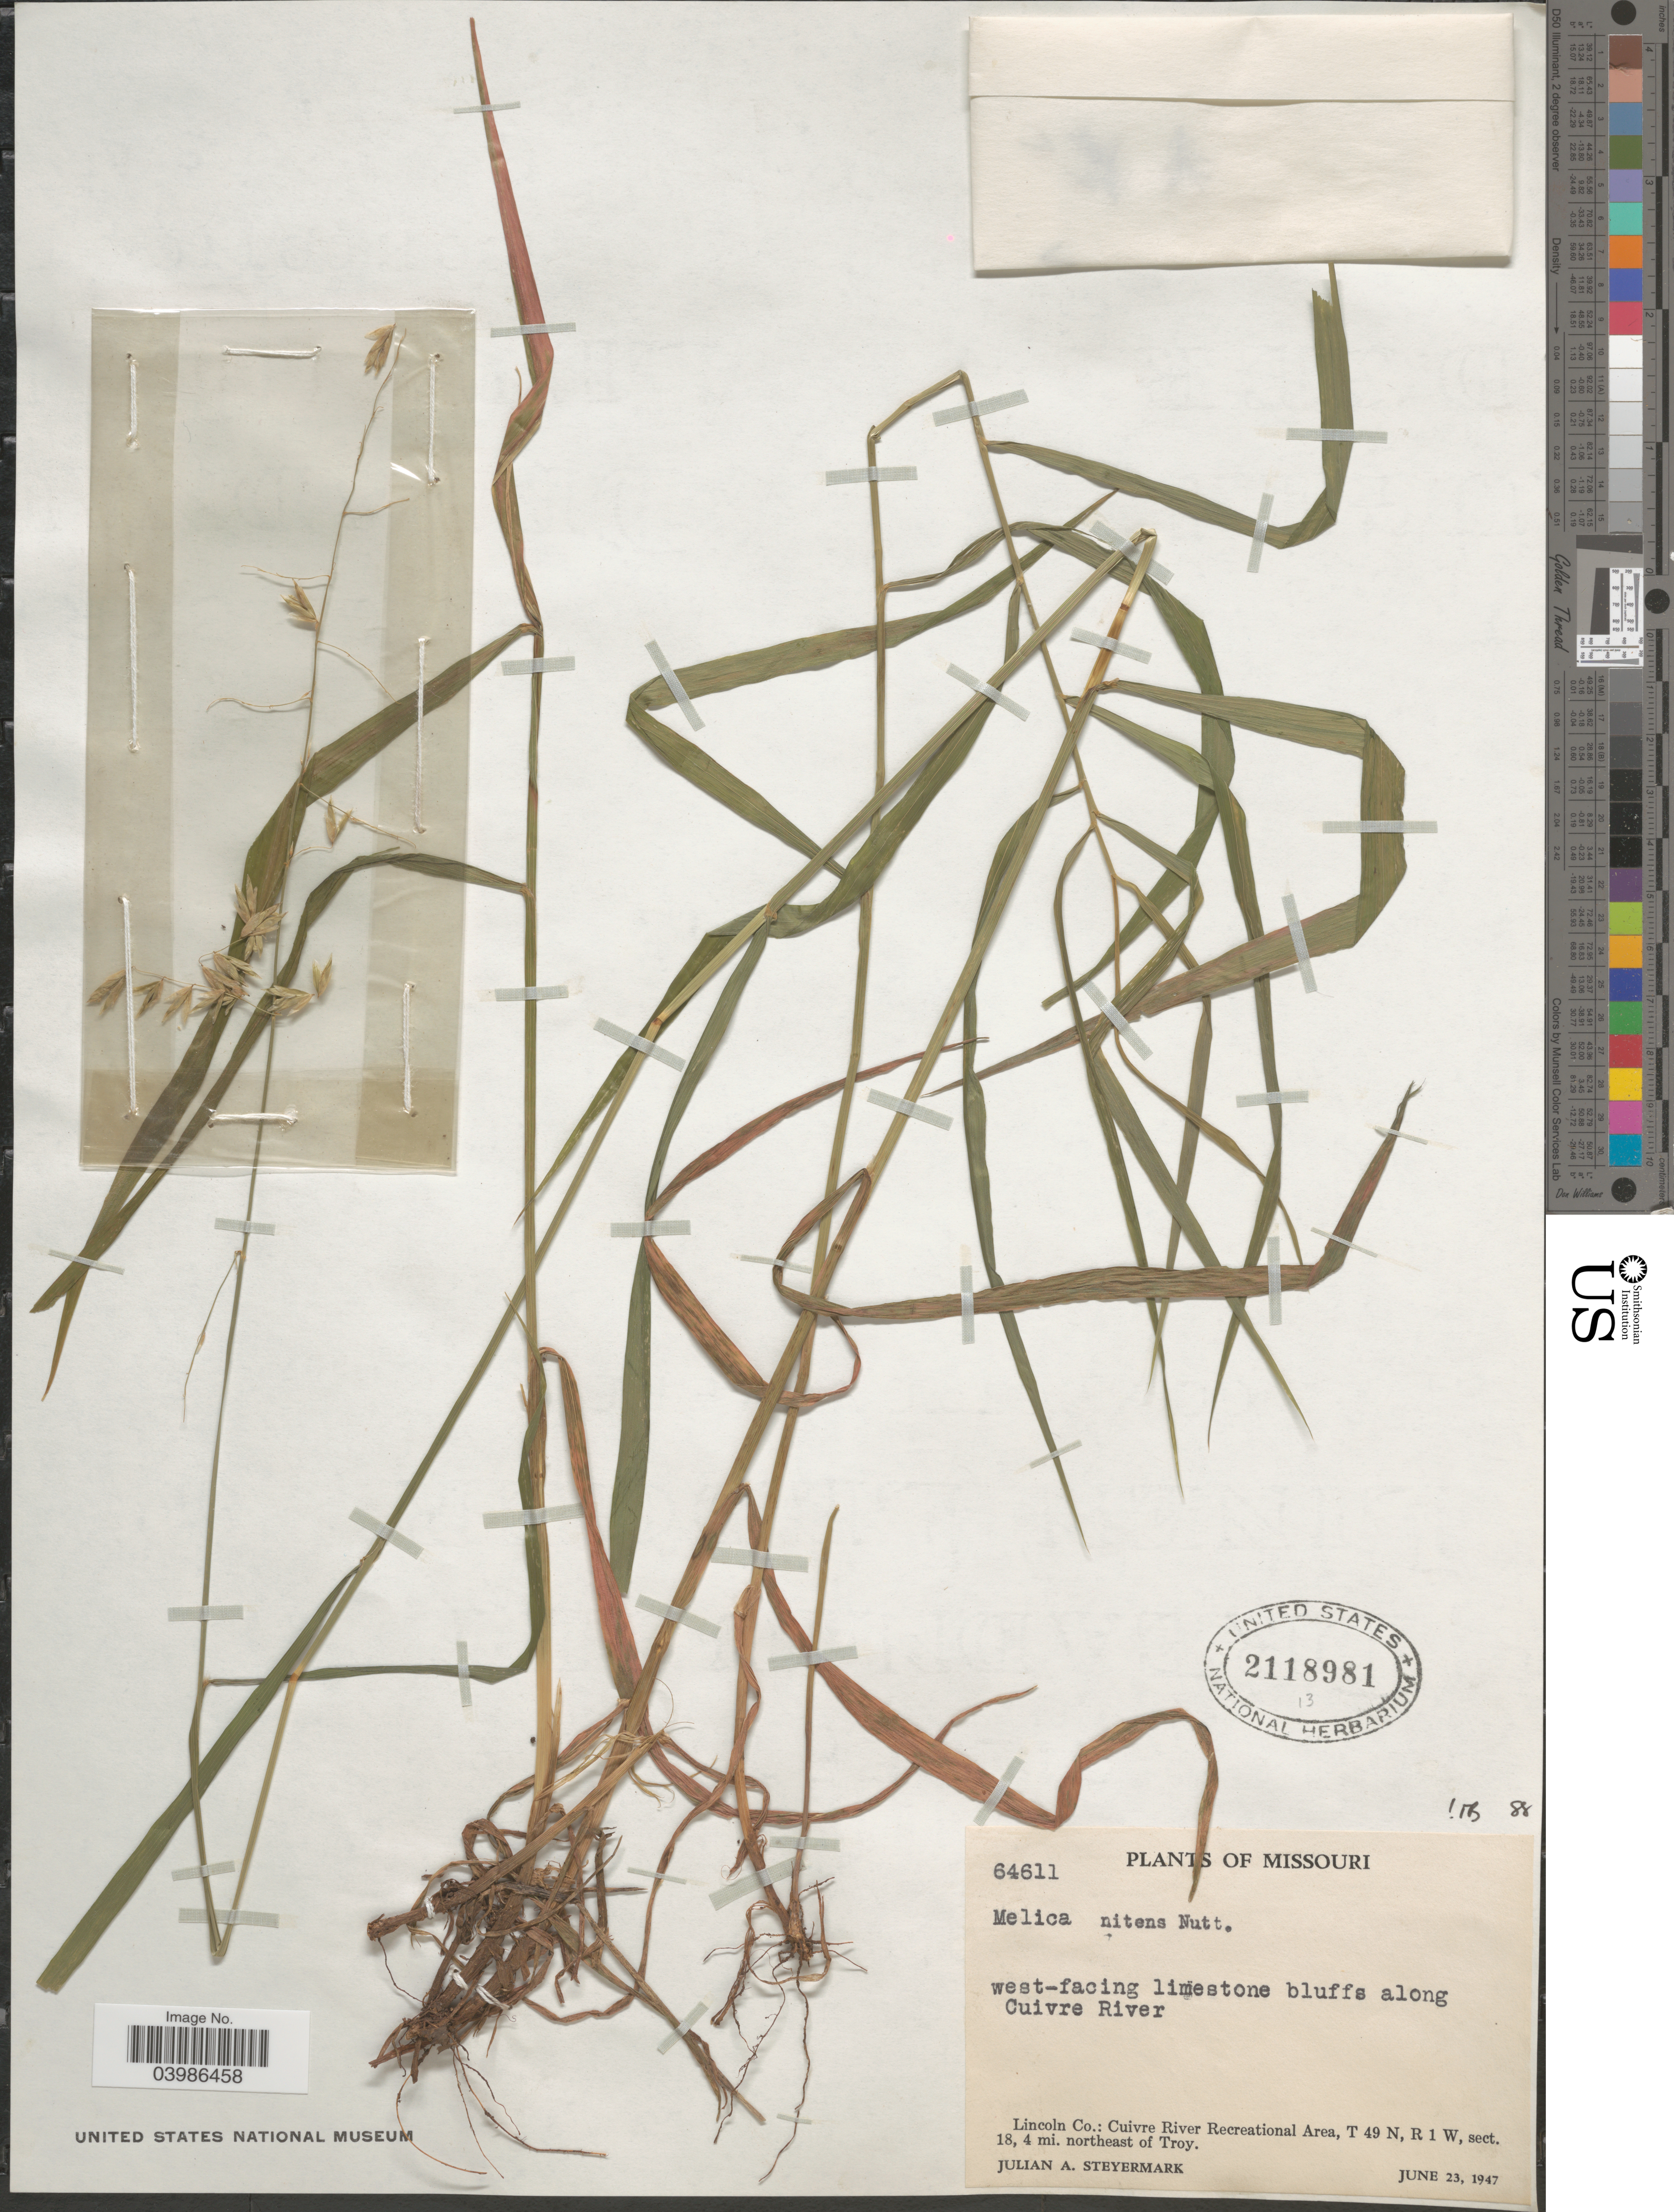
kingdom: Plantae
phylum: Tracheophyta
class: Liliopsida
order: Poales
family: Poaceae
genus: Melica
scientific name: Melica nitens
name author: (Scribn.) Nutt. ex Piper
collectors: J. Steyermark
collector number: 64611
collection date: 1947-06-23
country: United States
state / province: Missouri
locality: West-facing limestone bluffs along Cuivre River. Lincoln Co.: Cuivre River Recreational Area, T 49 N, R 1 W, sect. 18, 4 mi. northeast of Troy.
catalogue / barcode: US 2118981